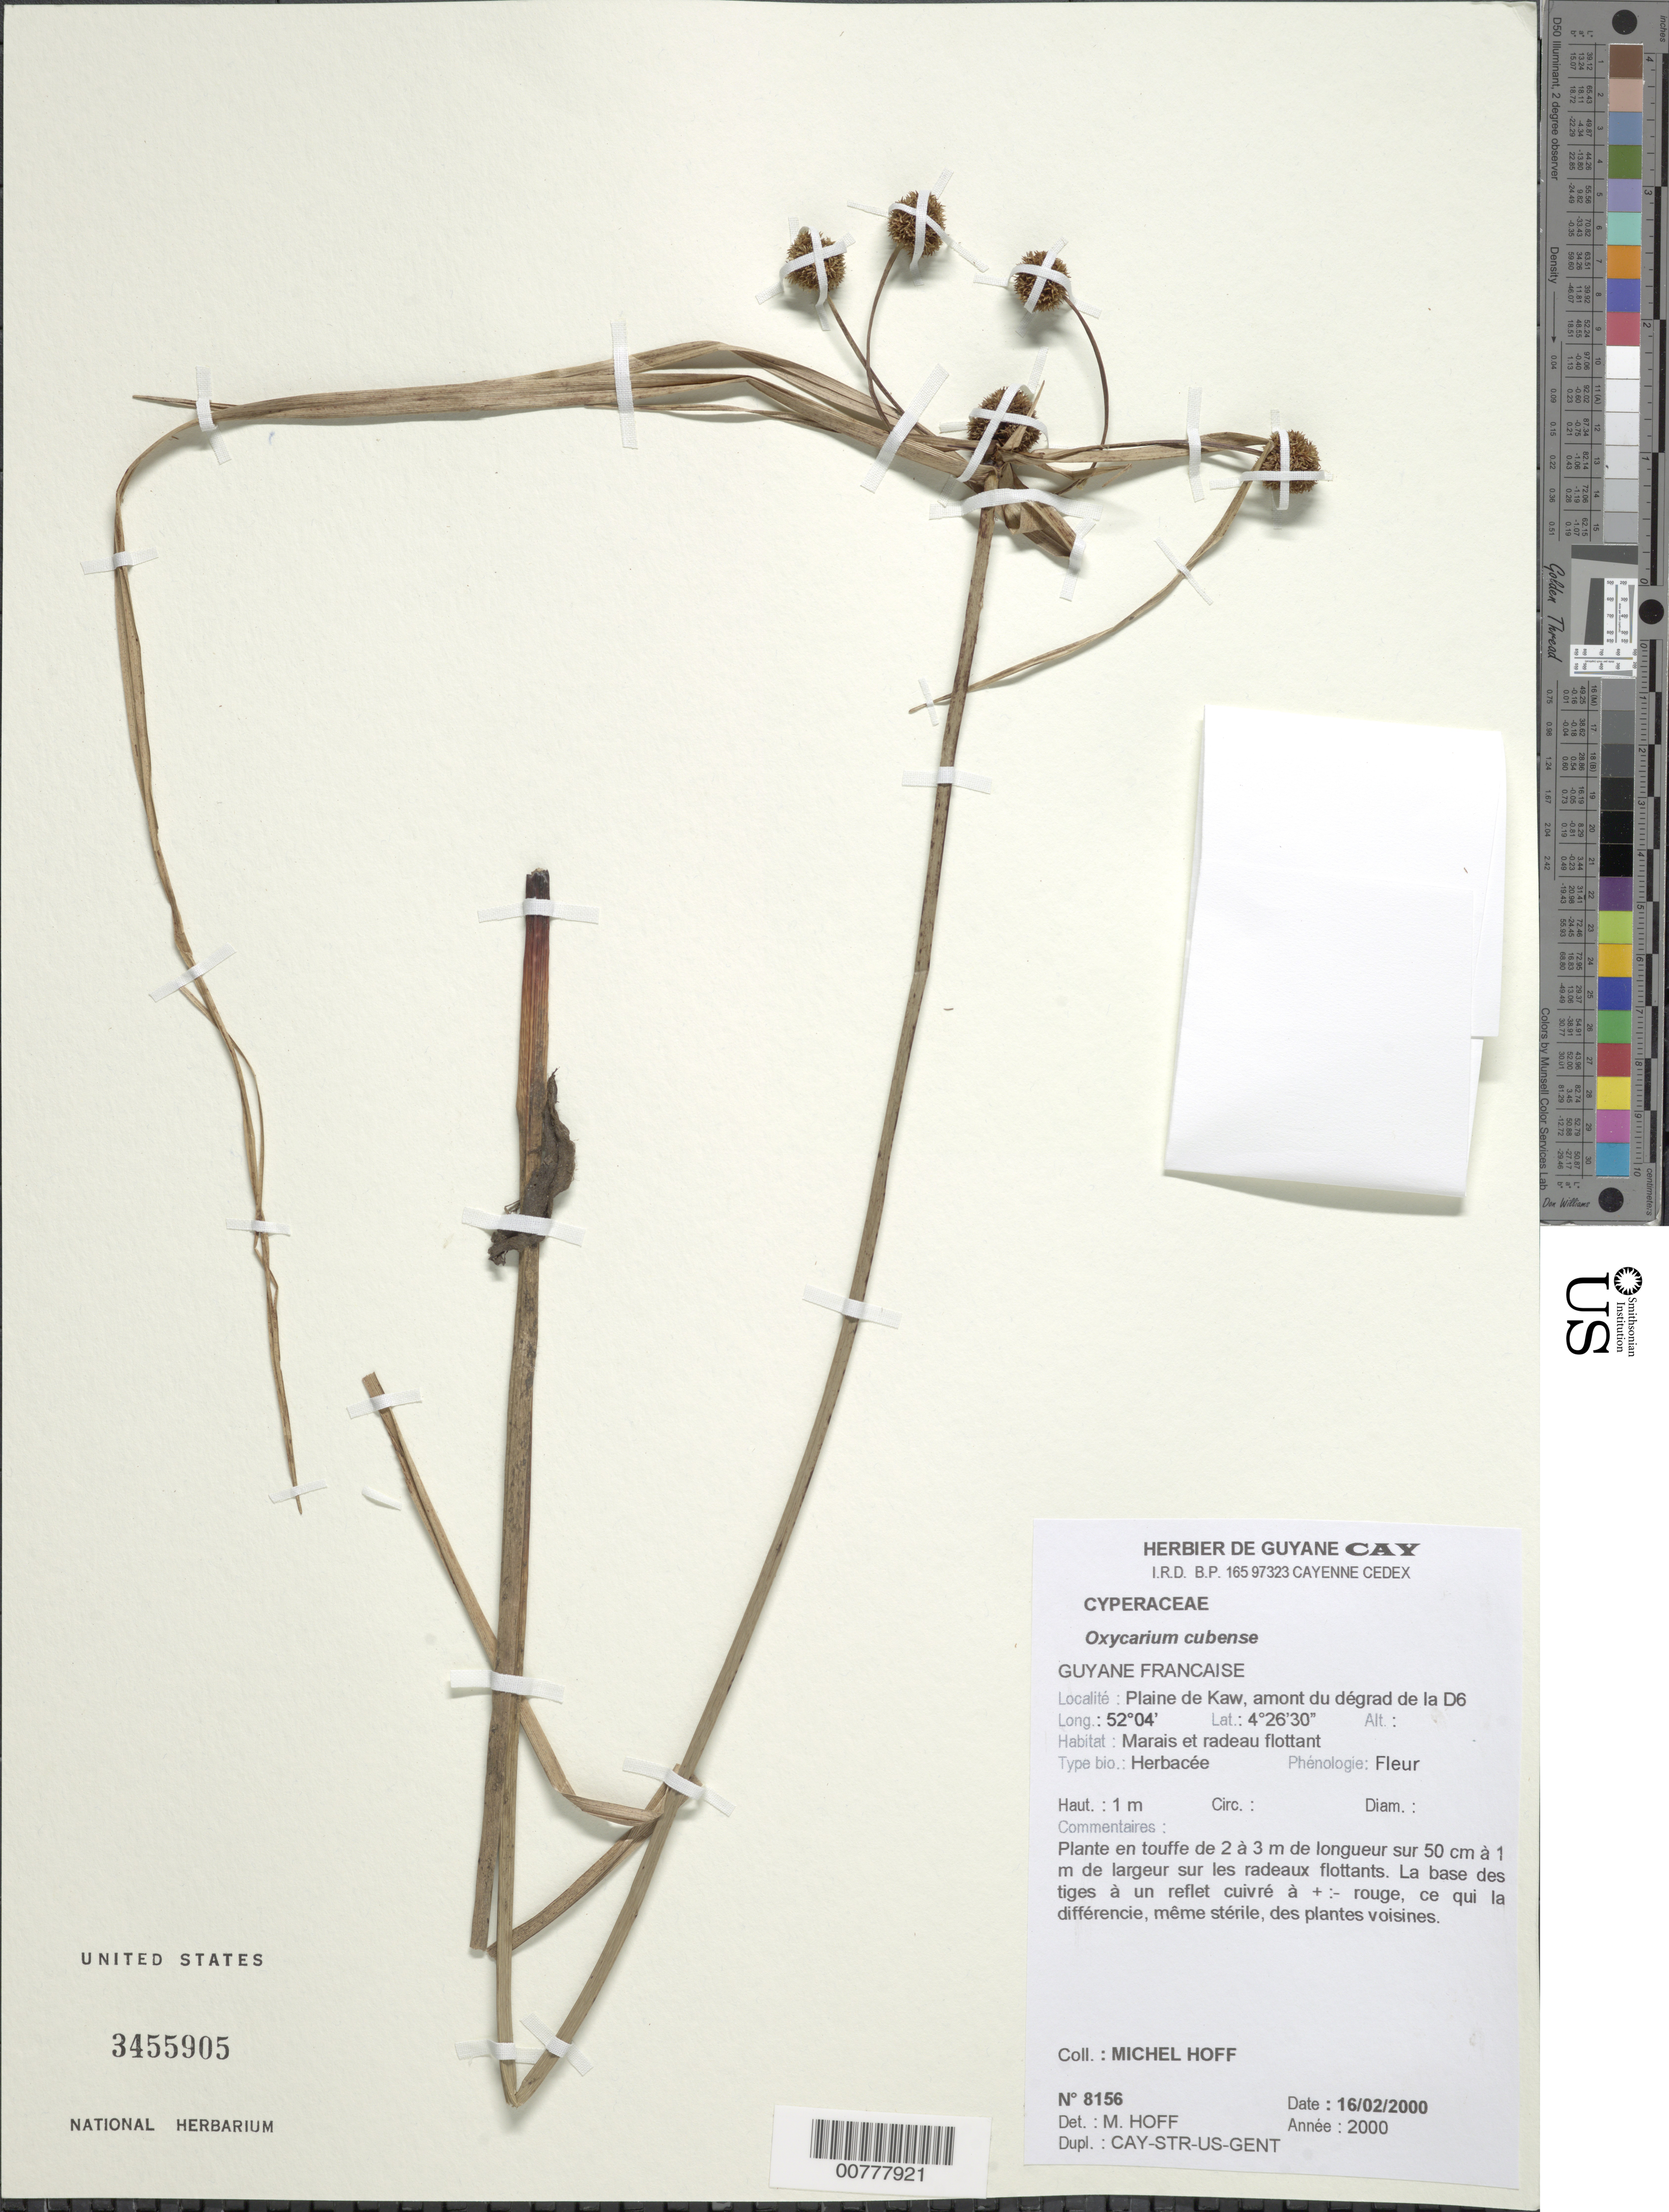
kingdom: Plantae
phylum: Tracheophyta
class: Liliopsida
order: Poales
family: Cyperaceae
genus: Cyperus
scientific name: Cyperus blepharoleptos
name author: Steud.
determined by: Strong, M. T., (US), Smithsonian Institution - National Museum of Natural History (UNITED STATES)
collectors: M. Hoff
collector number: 8156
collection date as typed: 16-Feb-00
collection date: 2000-02-16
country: French Guiana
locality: Plaine de Kaw, amont du dégrad de la D6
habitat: Marais et radeau flottant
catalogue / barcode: US 3455905